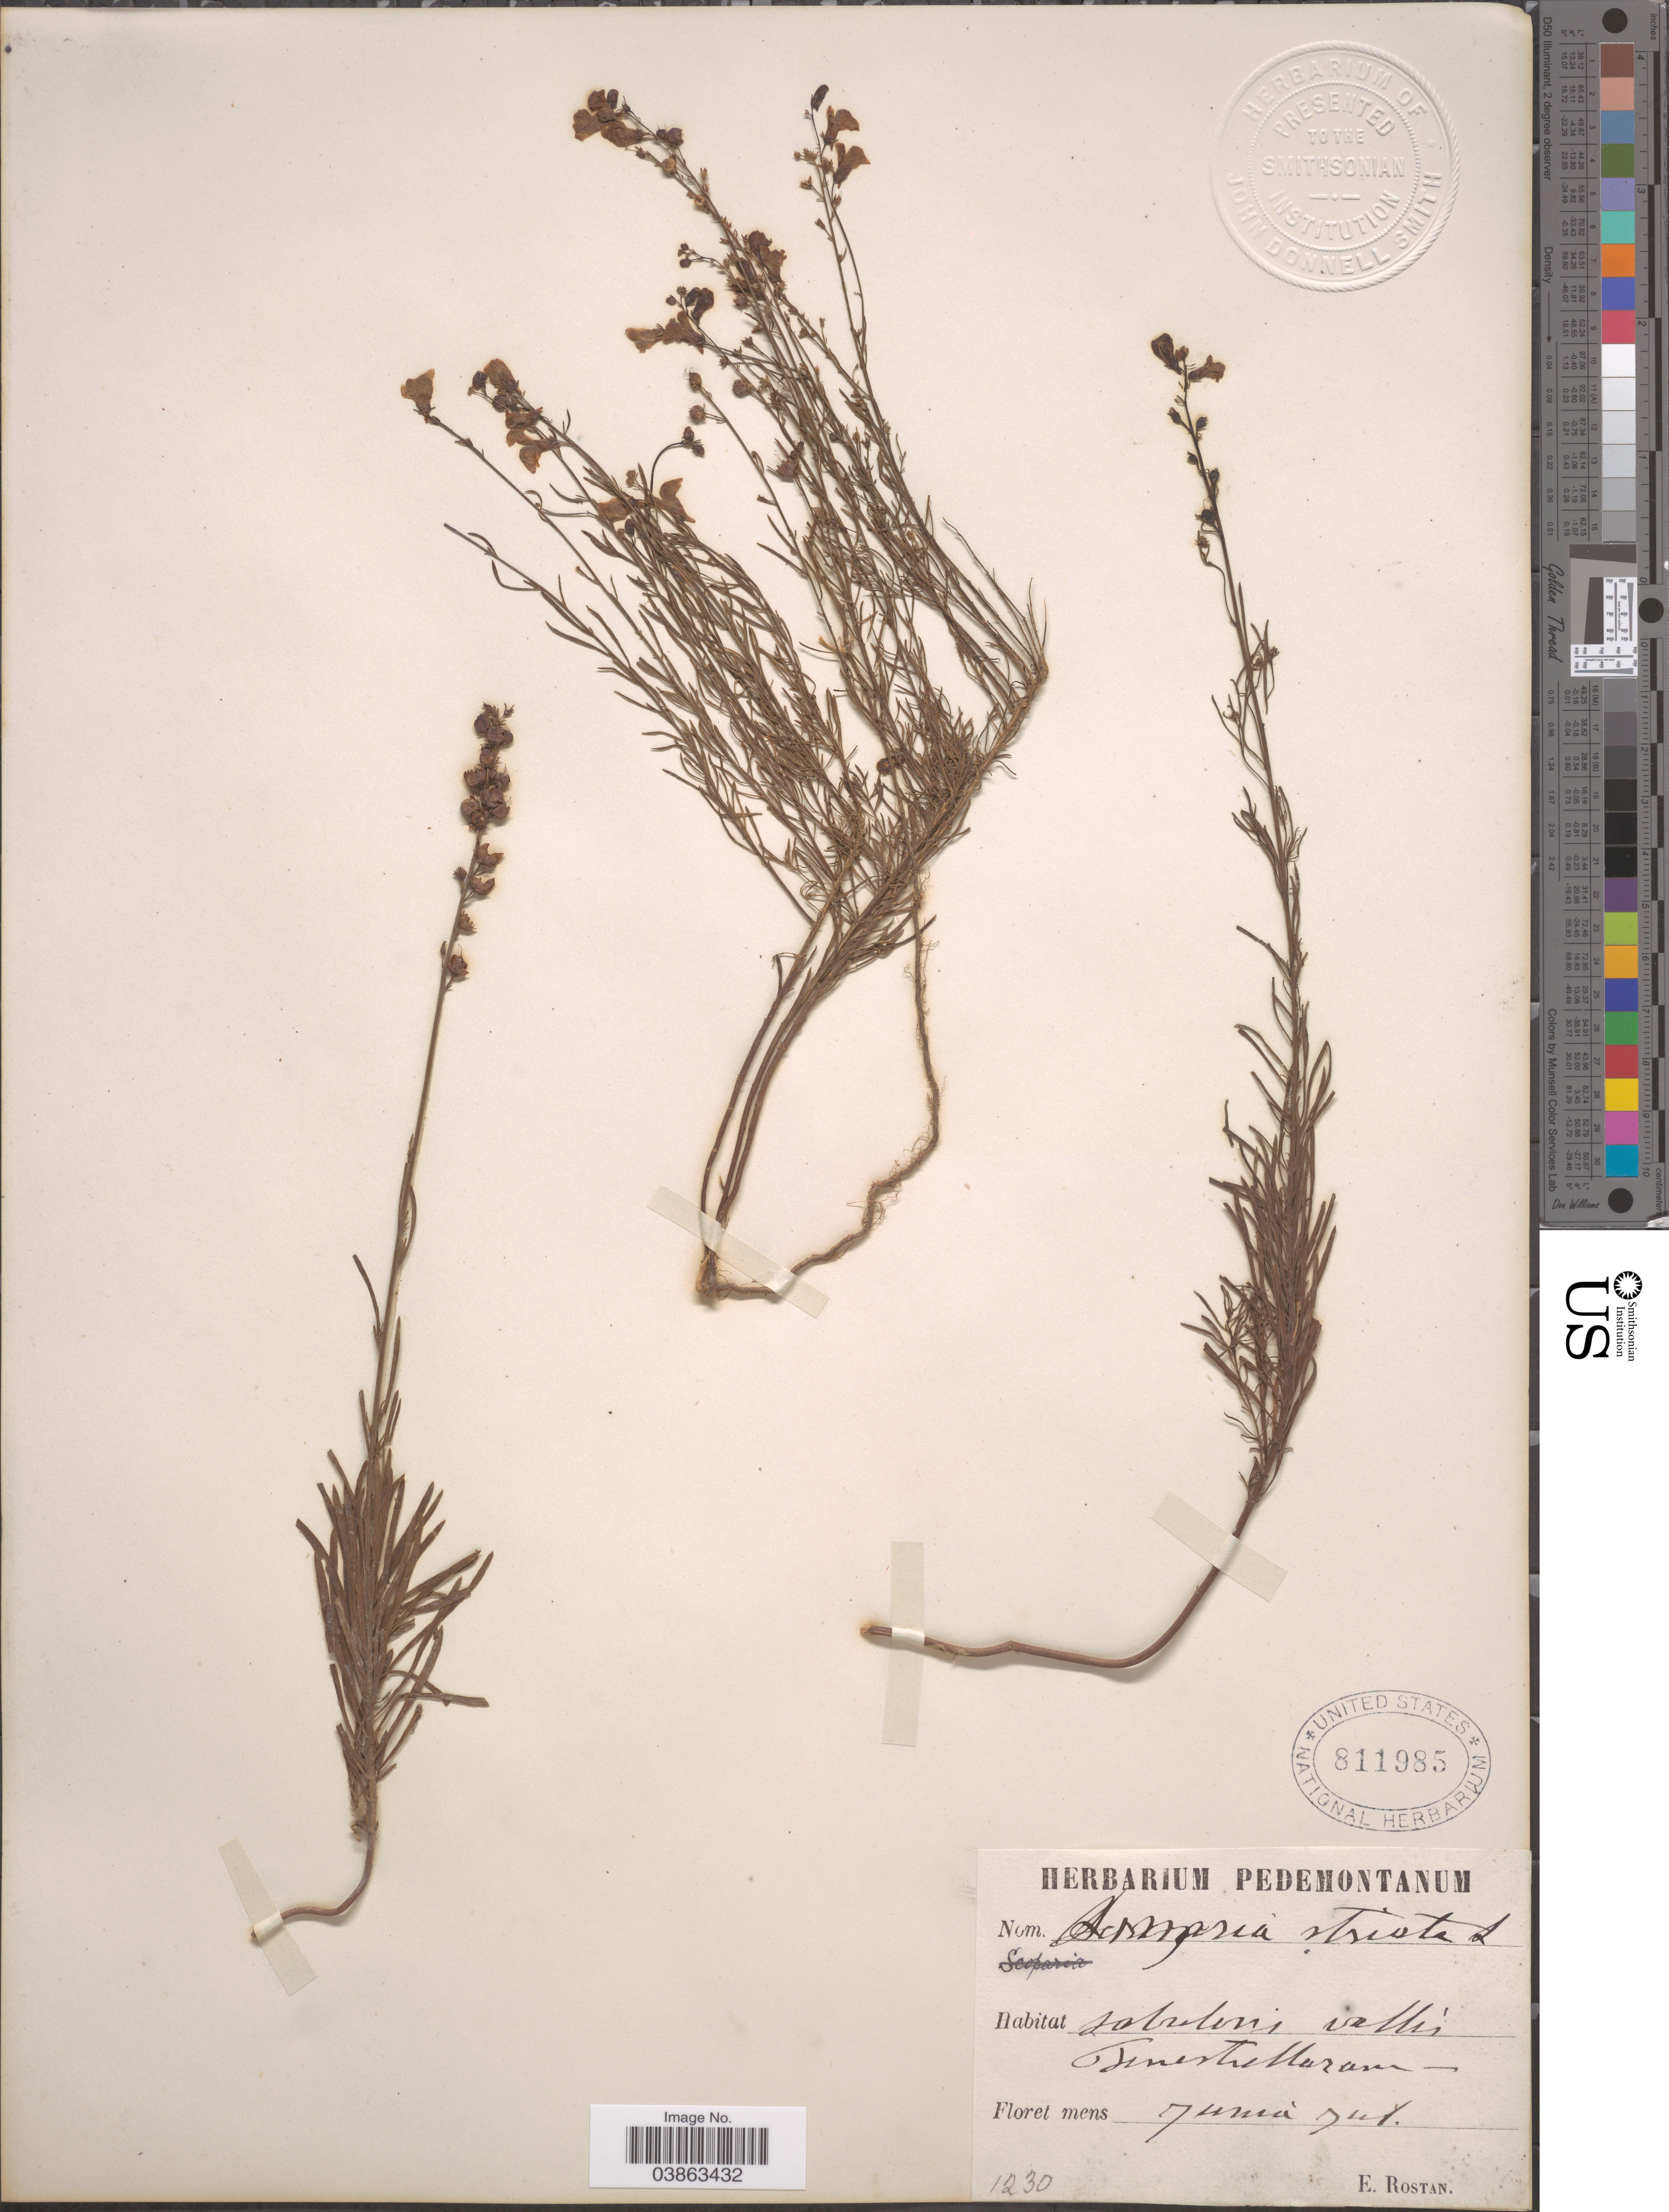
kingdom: Plantae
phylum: Tracheophyta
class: Magnoliopsida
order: Lamiales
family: Plantaginaceae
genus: Linaria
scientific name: Linaria striata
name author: (Lam.) DC.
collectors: E. Rostan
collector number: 1230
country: Italy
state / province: Piedmont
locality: Pedemontanum.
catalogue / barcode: US 811985